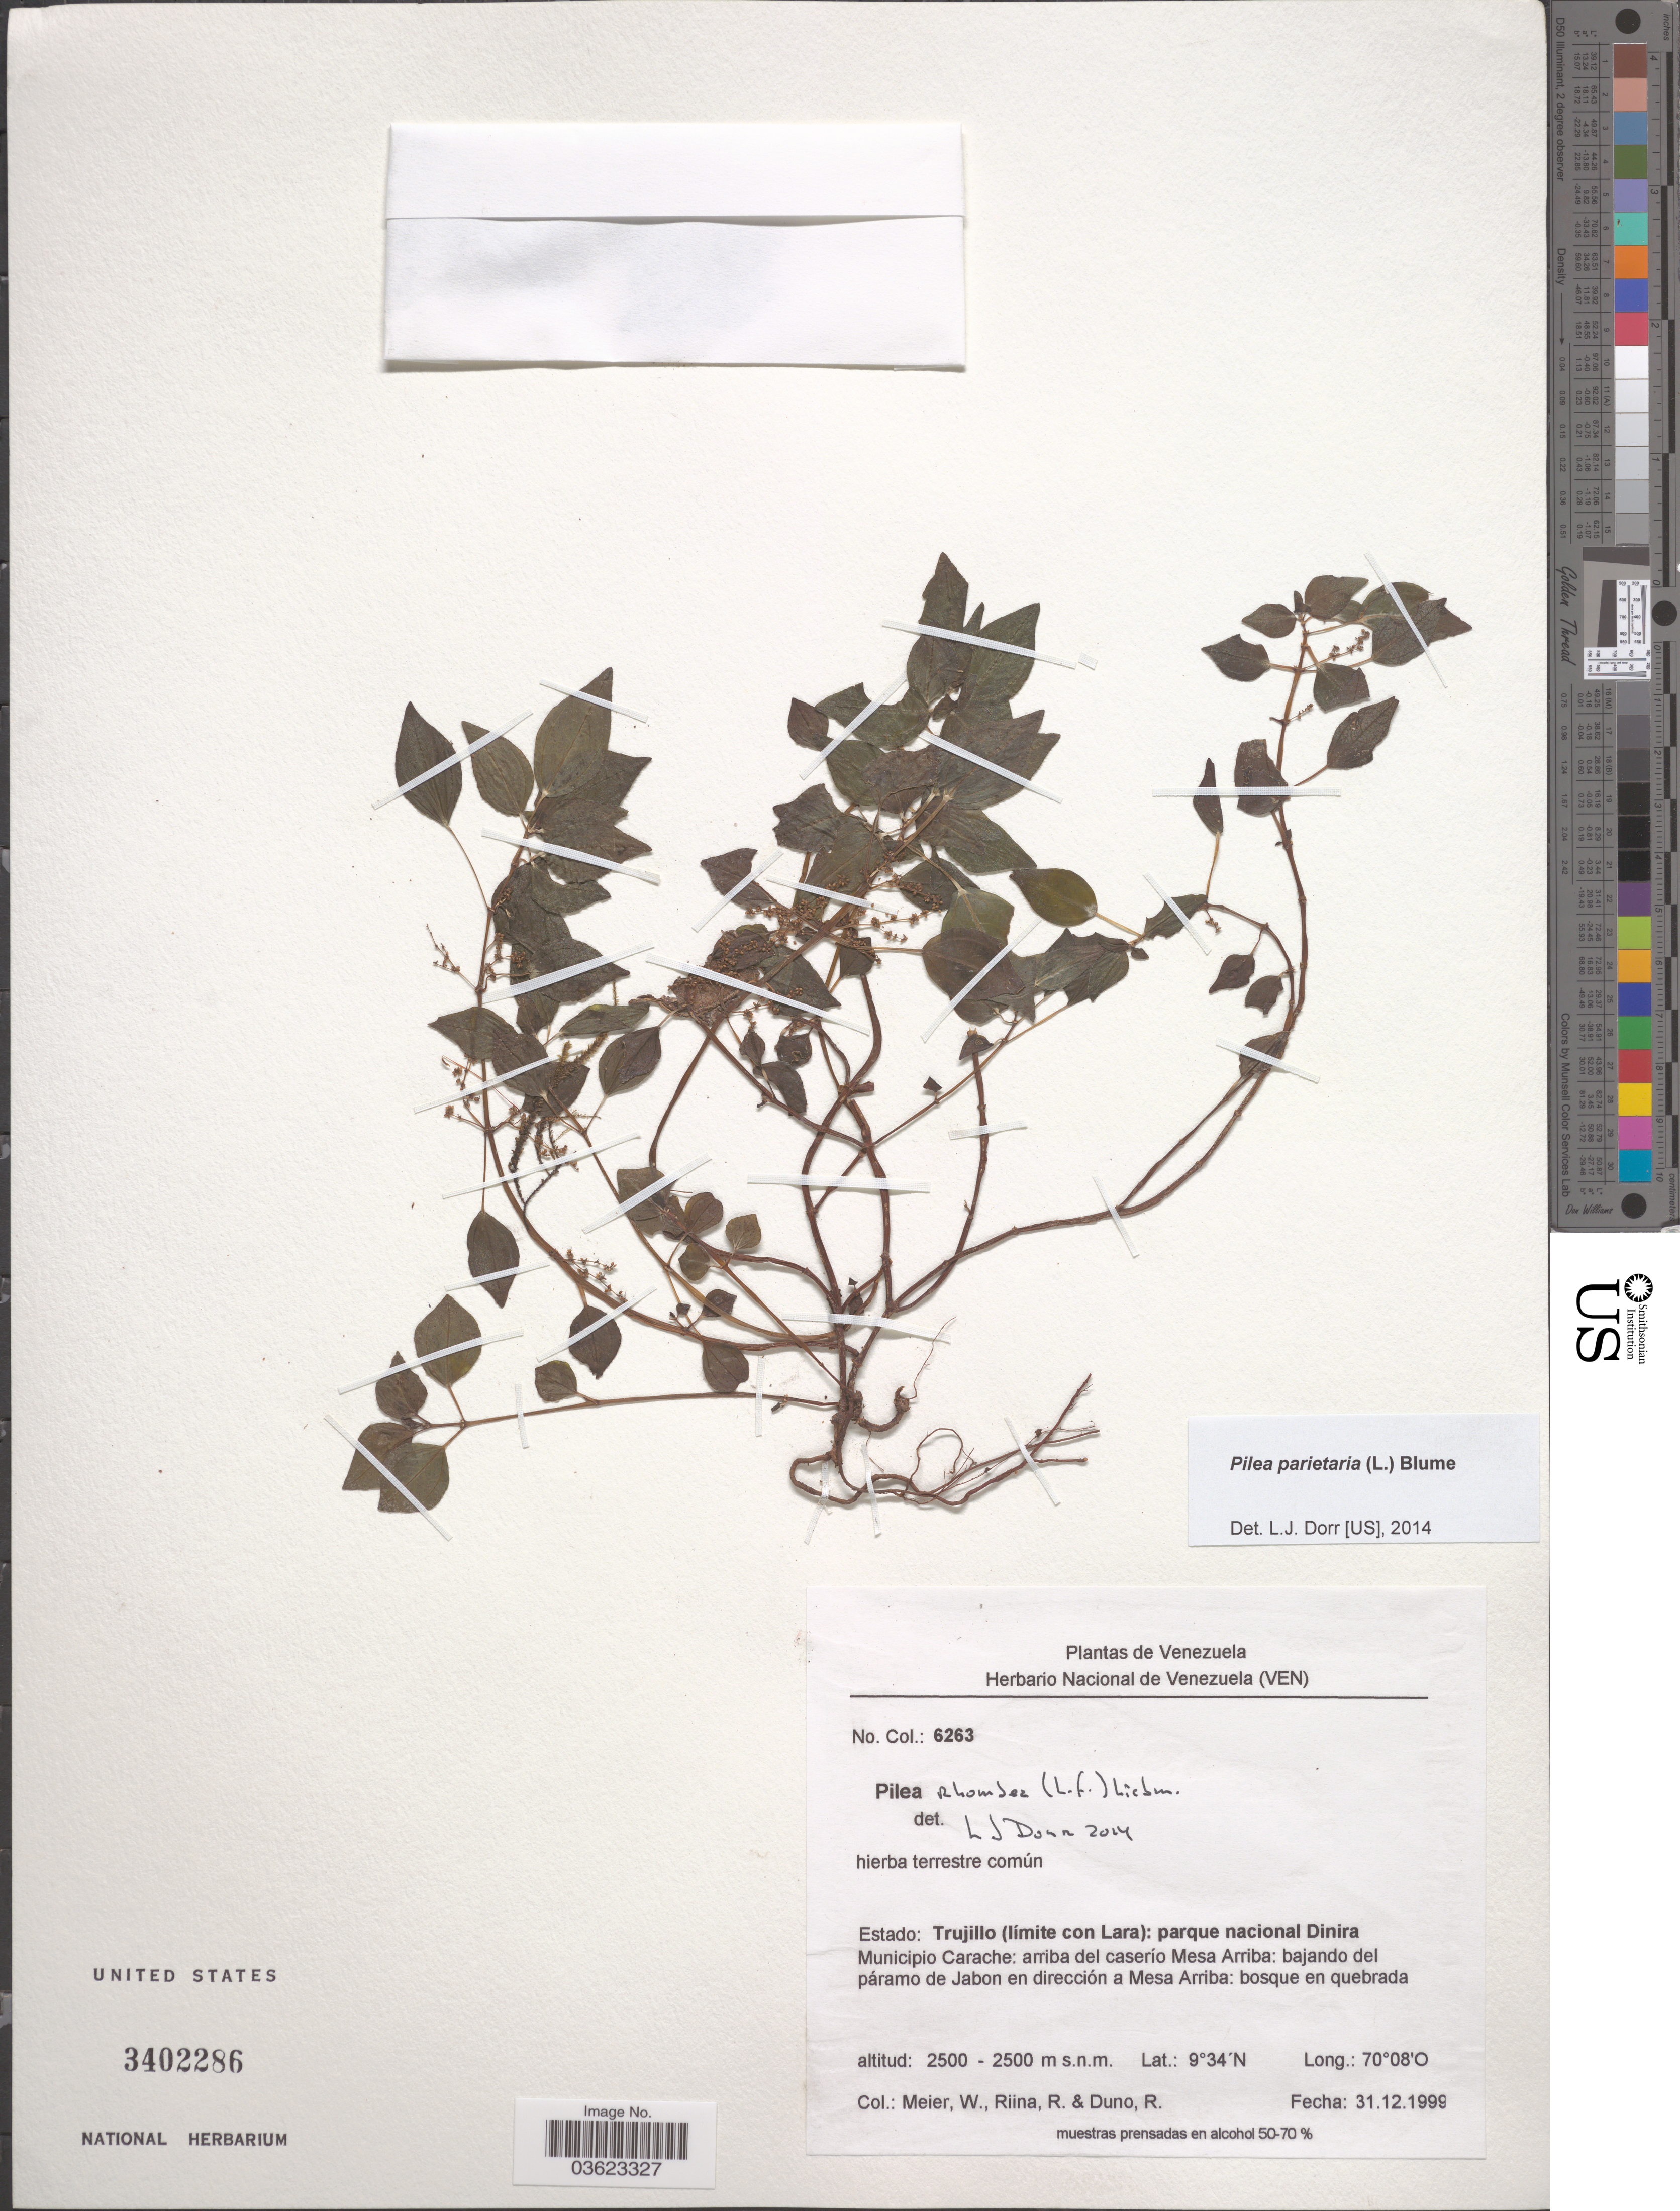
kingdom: Plantae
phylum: Tracheophyta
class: Magnoliopsida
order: Rosales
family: Urticaceae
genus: Pilea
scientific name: Pilea parietaria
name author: (L.) Blume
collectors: W. Meier, R. Riina & R. Duno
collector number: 6263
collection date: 1999-12-31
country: Venezuela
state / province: Trujillo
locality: Estado: Trujillo (límite con Lara): parque nacional Dinira Municipio Carache: arriba del caserío Mesa Arriba: bajando del páramo de Jabon en dirección a Mesa Arriba.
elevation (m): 2500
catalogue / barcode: US 3402286